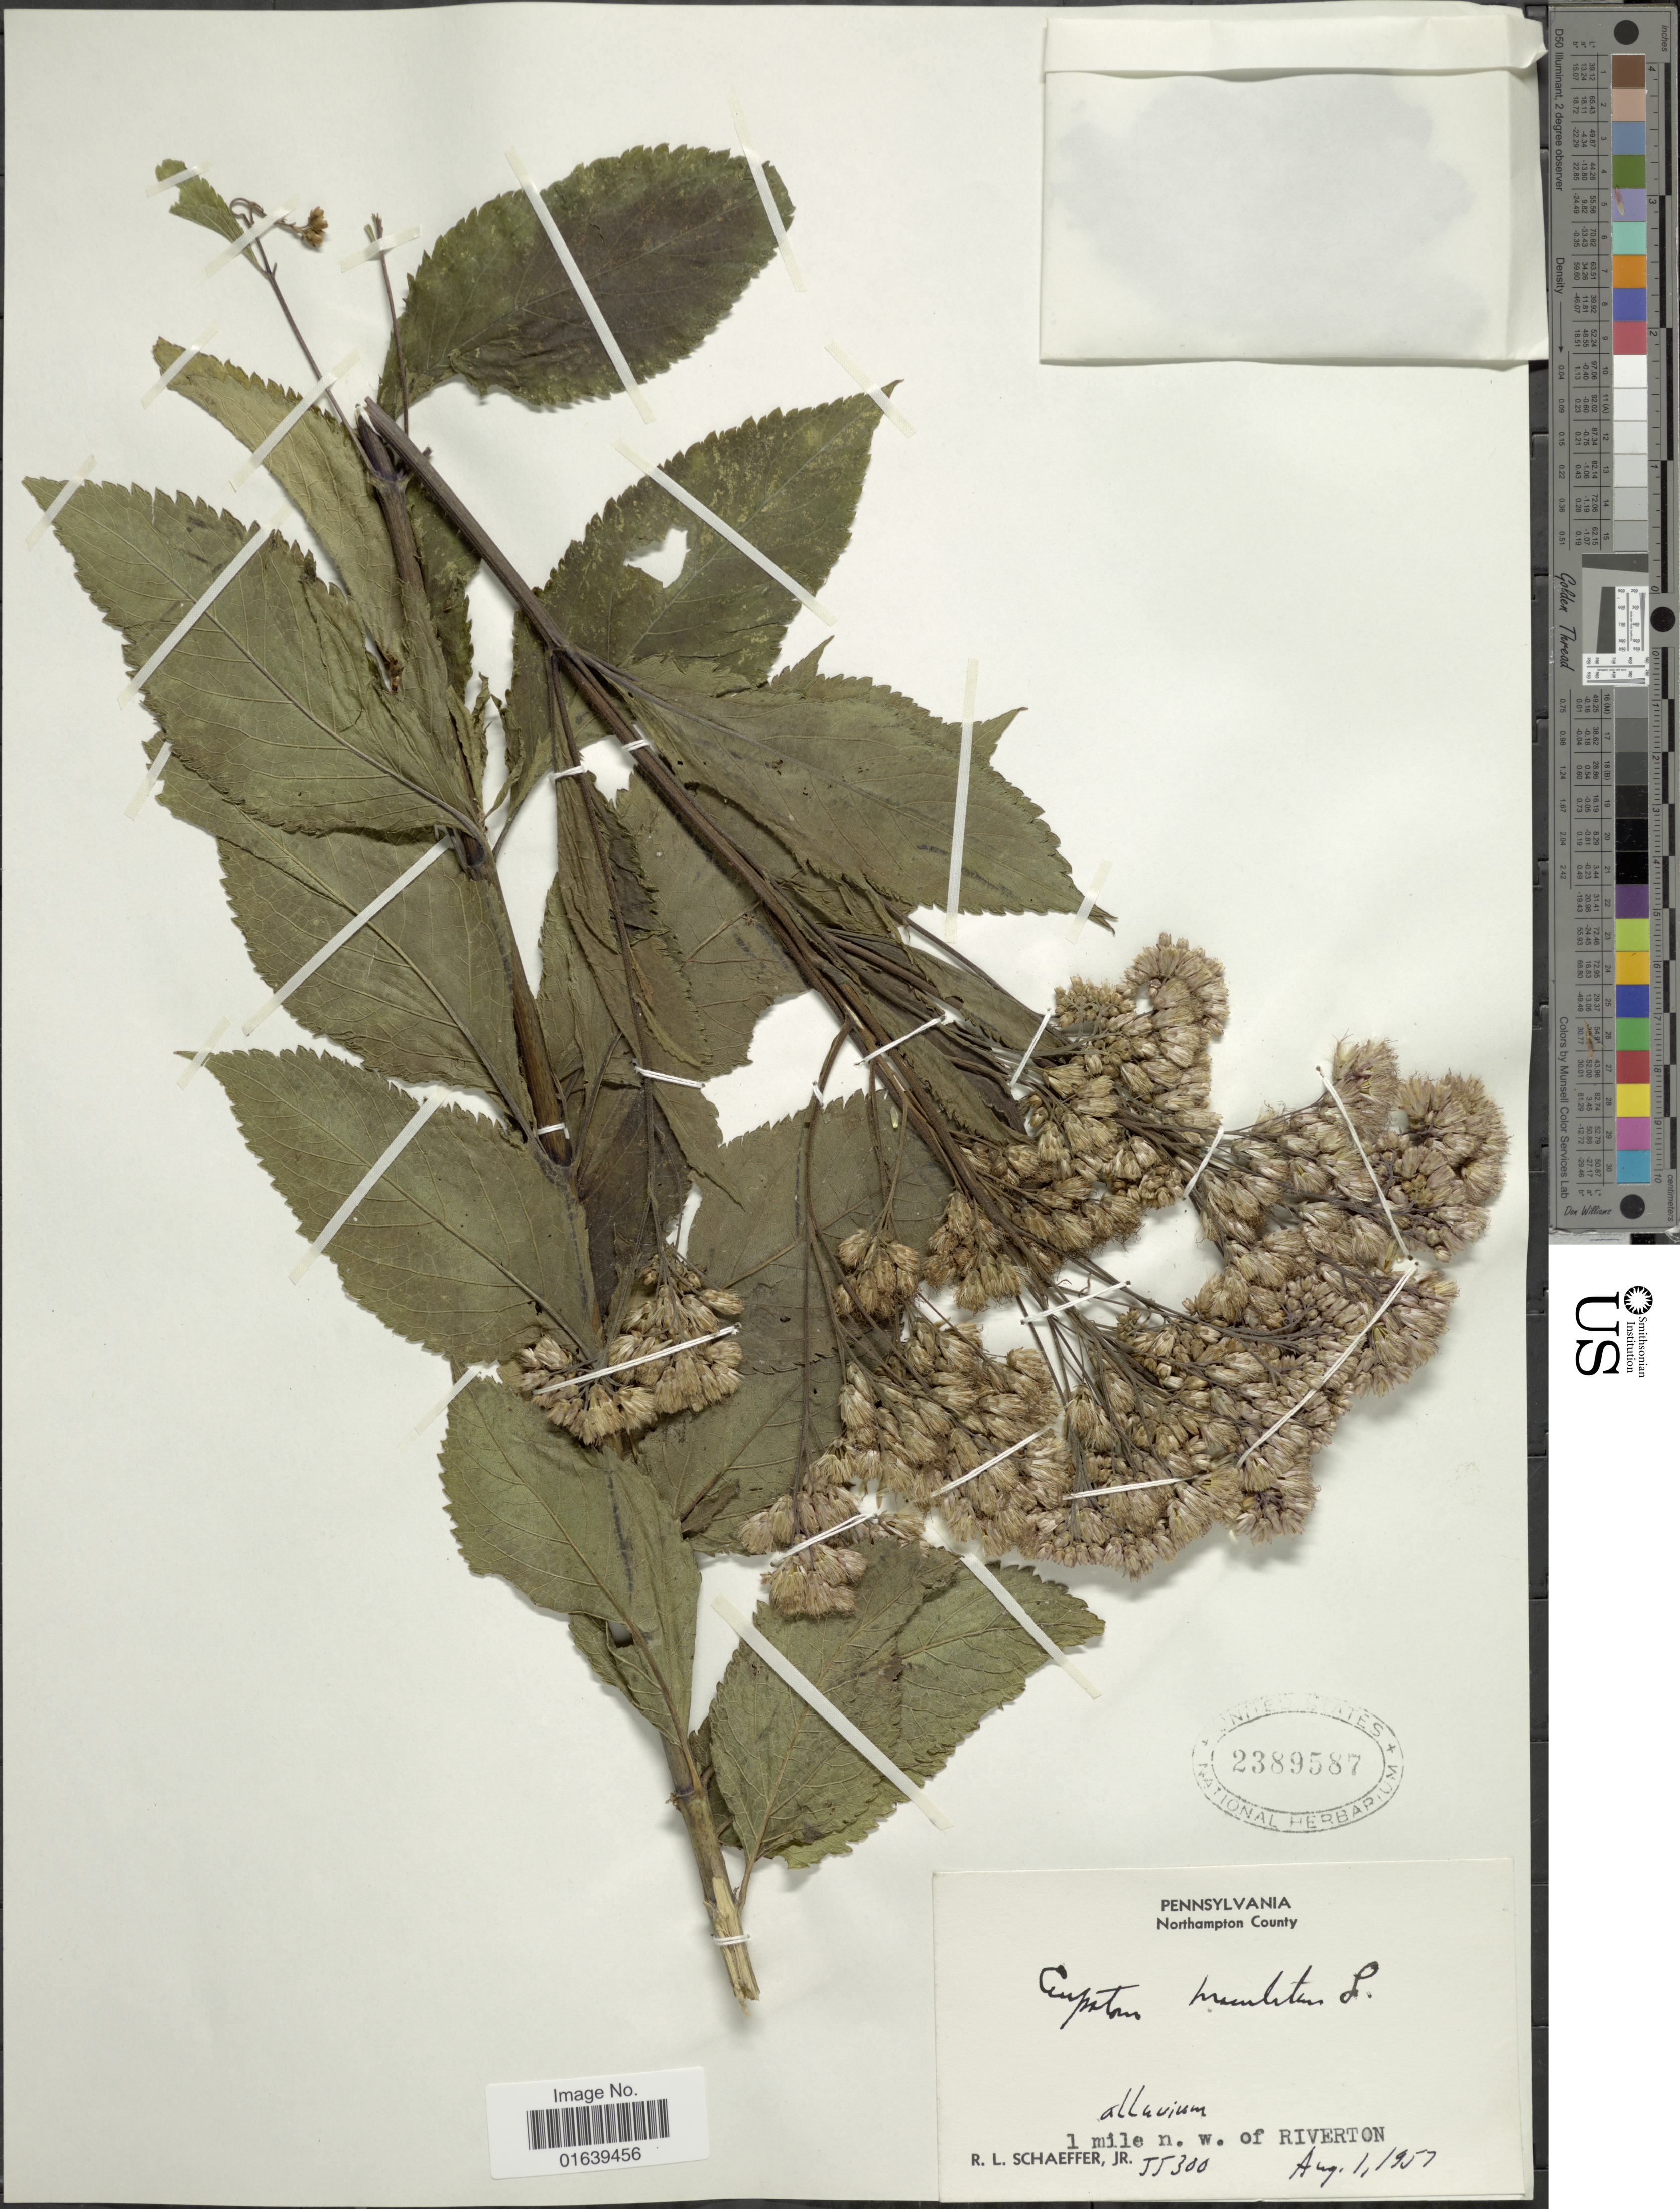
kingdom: Plantae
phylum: Tracheophyta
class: Magnoliopsida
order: Asterales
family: Asteraceae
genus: Eupatorium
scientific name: Eupatorium maculatum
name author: L.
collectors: R. L. Schaeffer Jr.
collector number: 55300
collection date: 1957-08-01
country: United States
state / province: Pennsylvania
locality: Northampton County, 1 mile n.w. of Riverton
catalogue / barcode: US 2389587